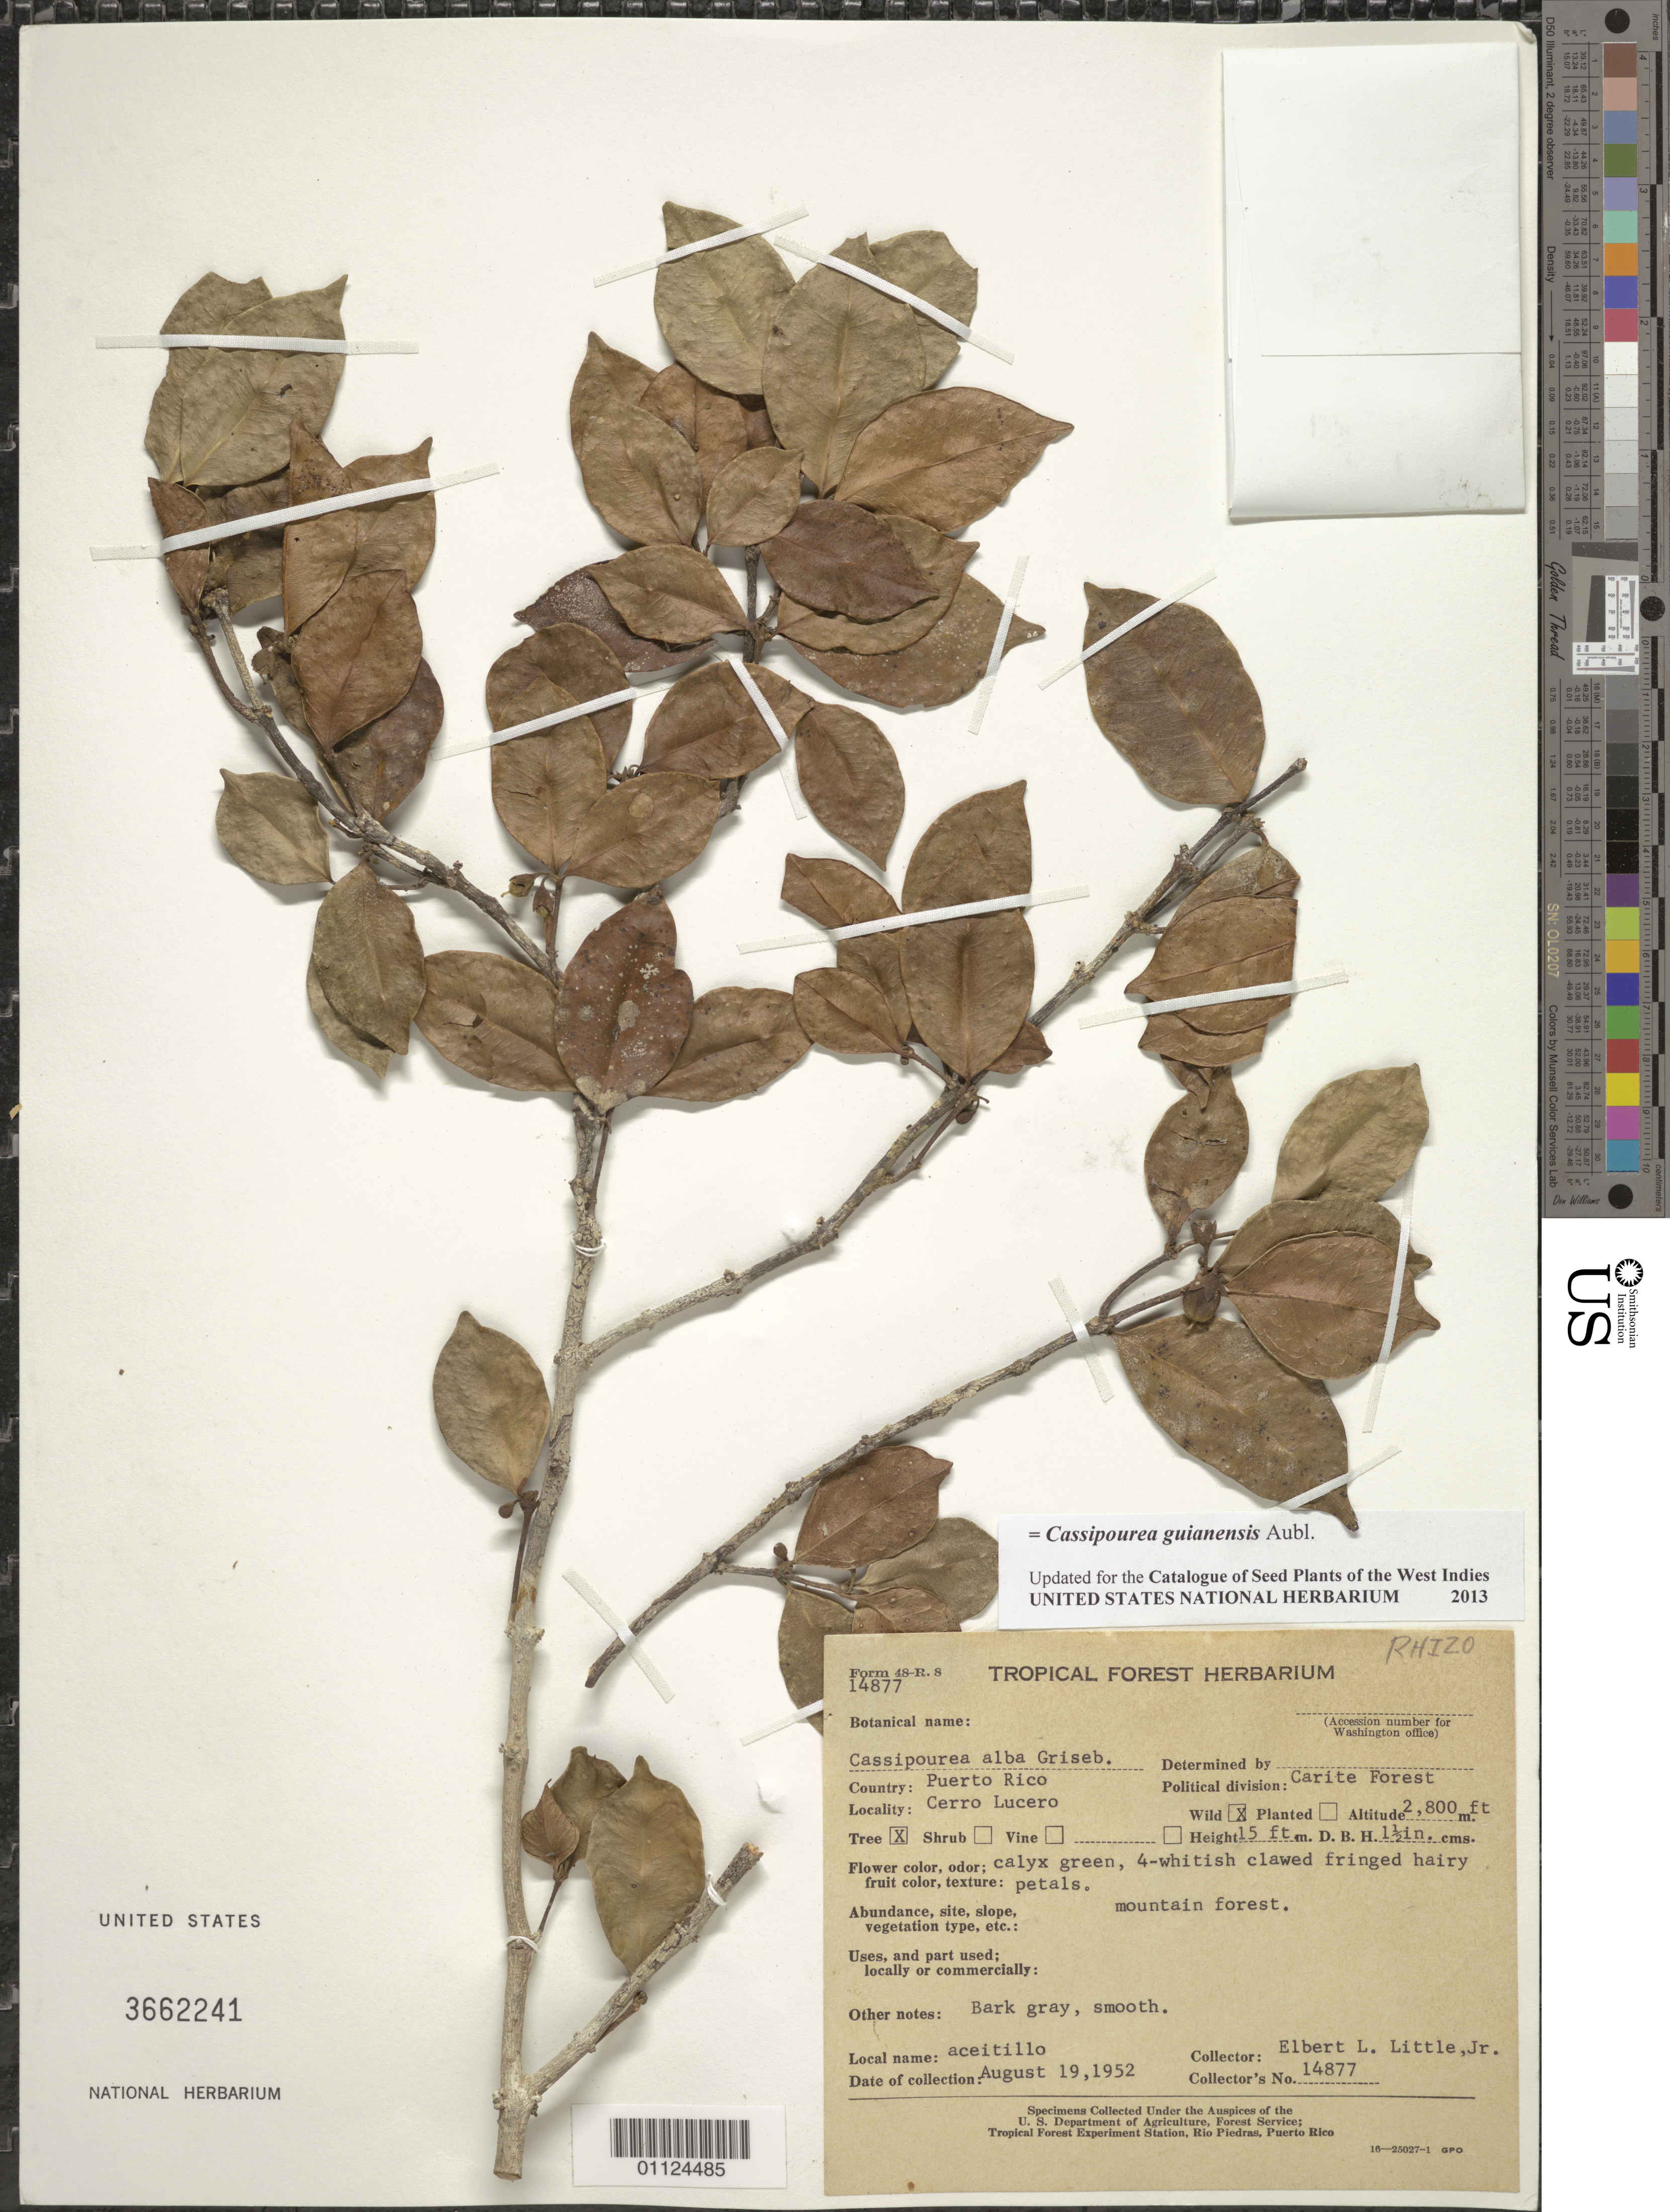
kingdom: Plantae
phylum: Tracheophyta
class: Magnoliopsida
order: Malpighiales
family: Rhizophoraceae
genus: Cassipourea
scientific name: Cassipourea guianensis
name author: Aubl.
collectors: E. L. Little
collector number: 14877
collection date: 1952-08-19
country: Puerto Rico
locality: Carite Forest, Cerro Lucero.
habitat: Mountain forest.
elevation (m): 853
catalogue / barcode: US 3662241